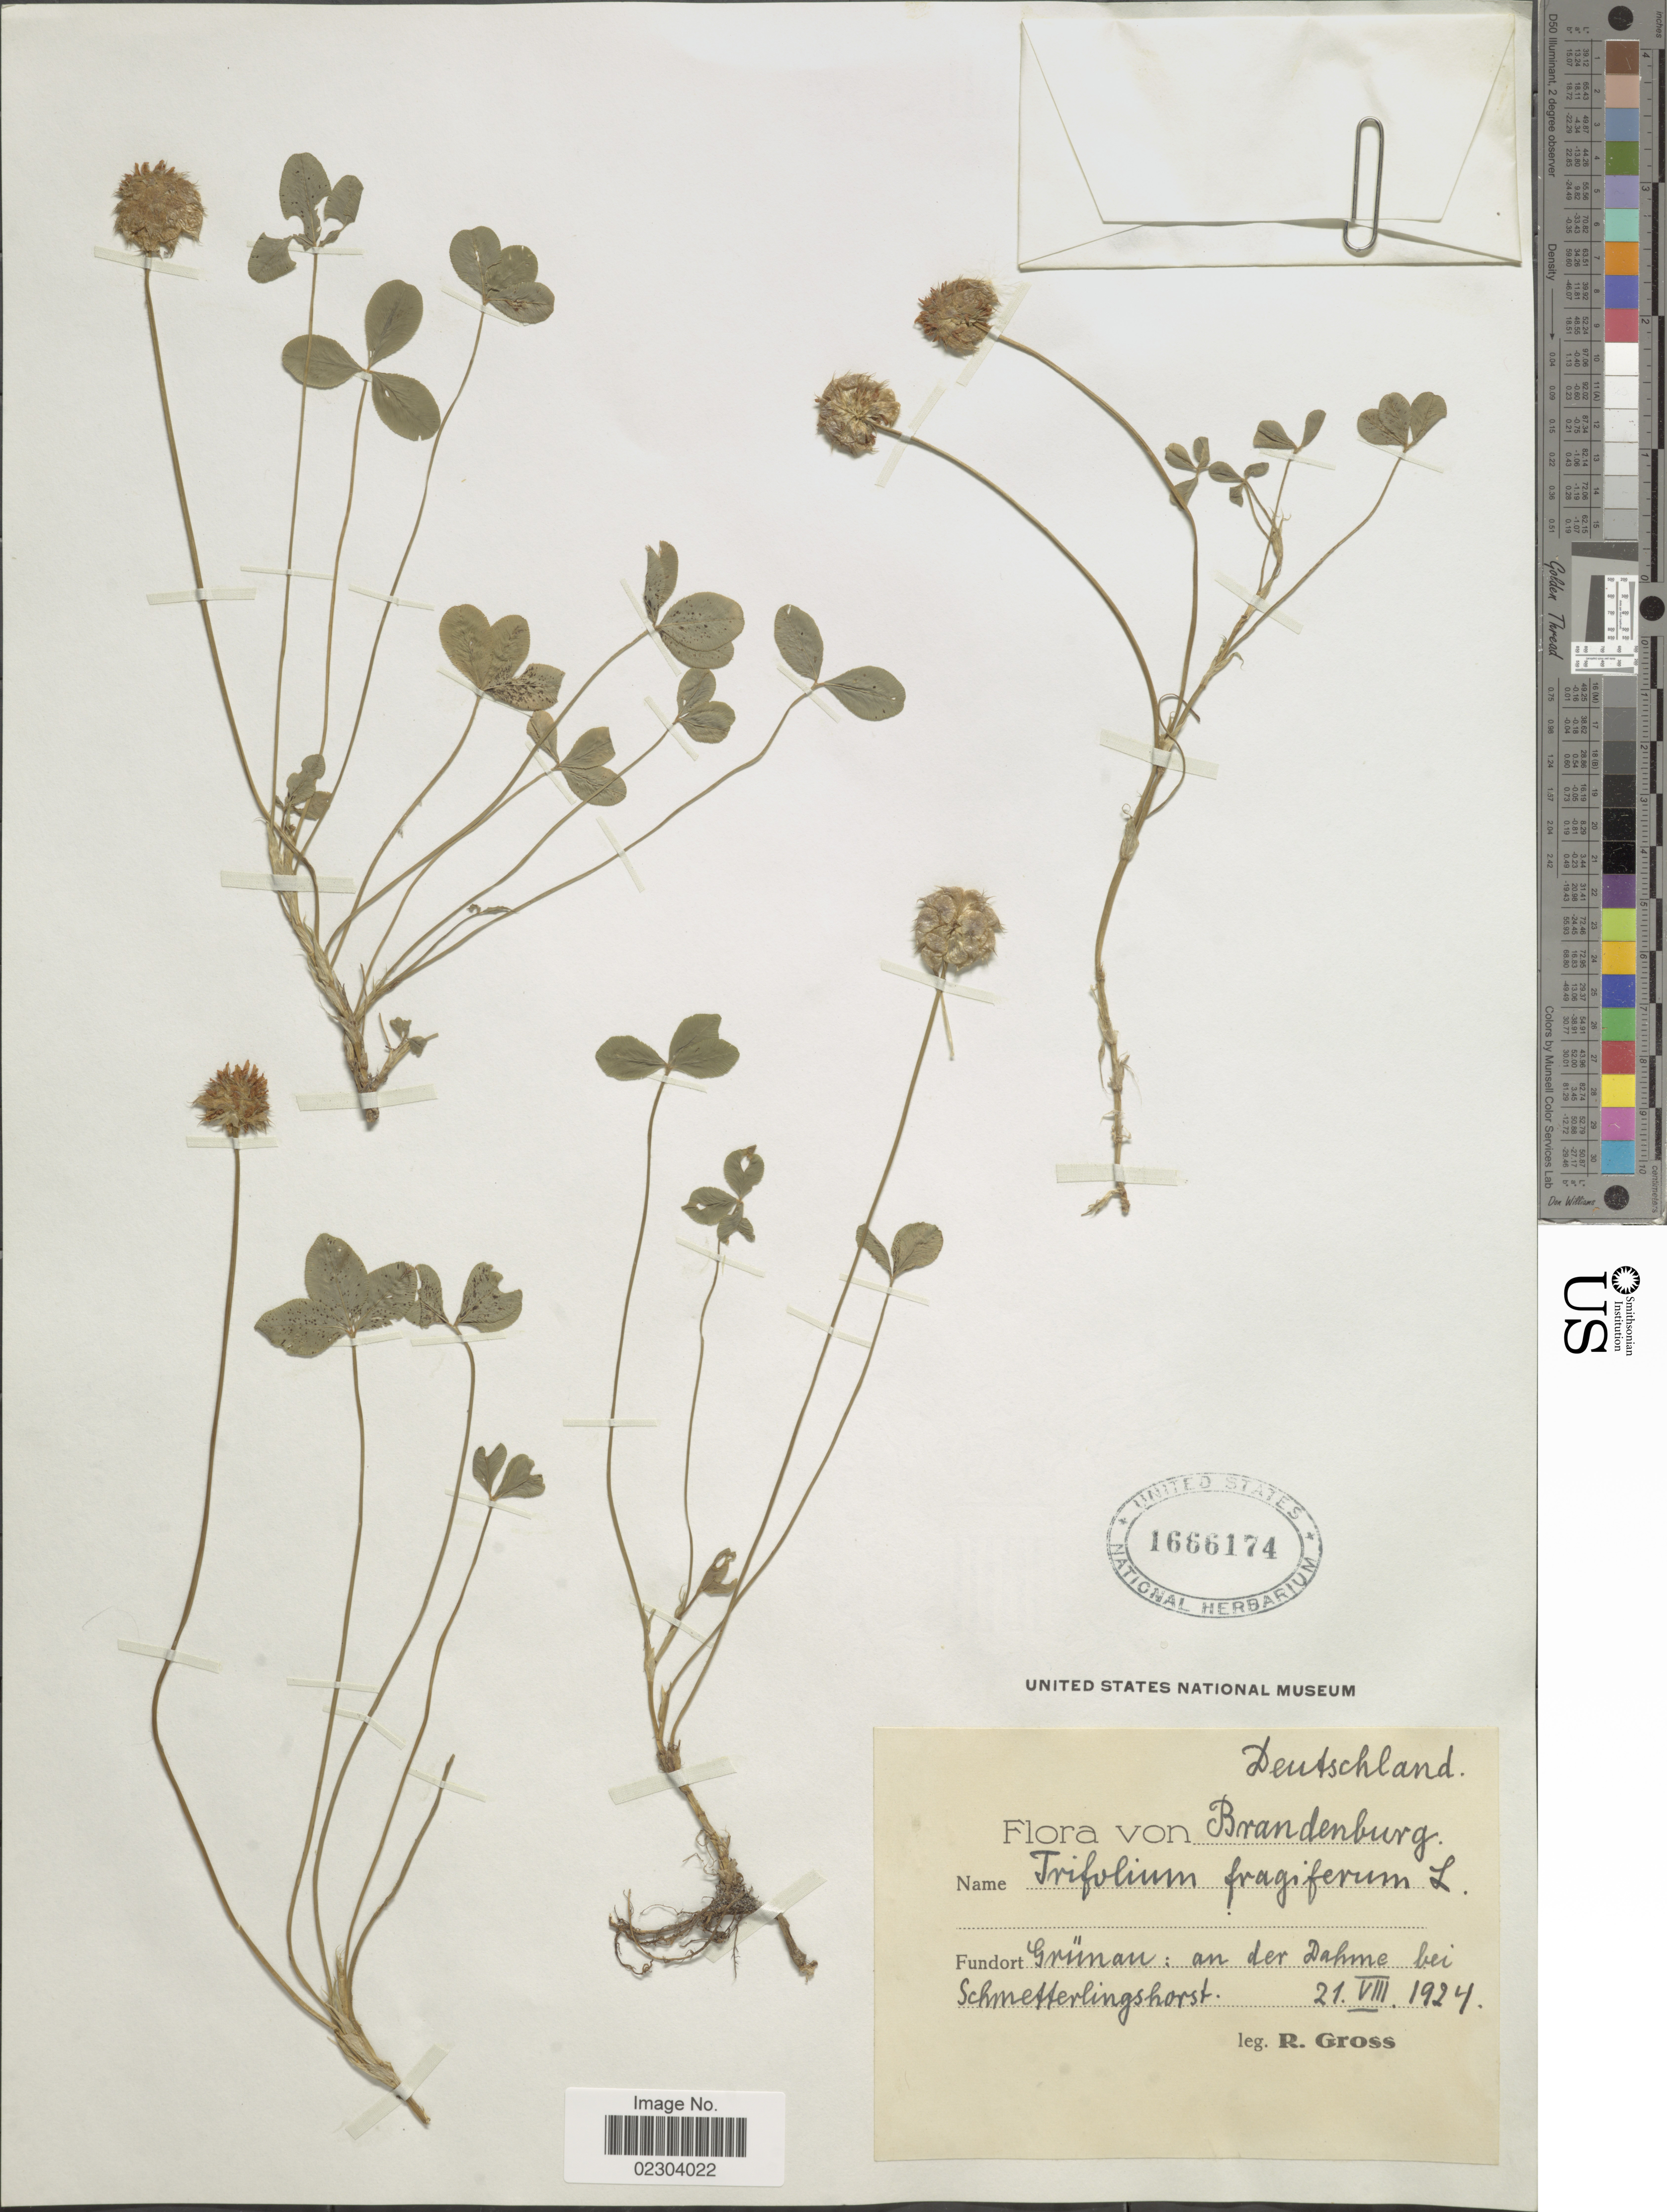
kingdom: Plantae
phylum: Tracheophyta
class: Magnoliopsida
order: Fabales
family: Fabaceae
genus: Trifolium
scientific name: Trifolium fragiferum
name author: L.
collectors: R. Gross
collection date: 1924-08-21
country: Germany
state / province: Brandenburg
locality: Fundort grunan: an der Dahme bei Schmetterlingshorst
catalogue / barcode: US 1666174